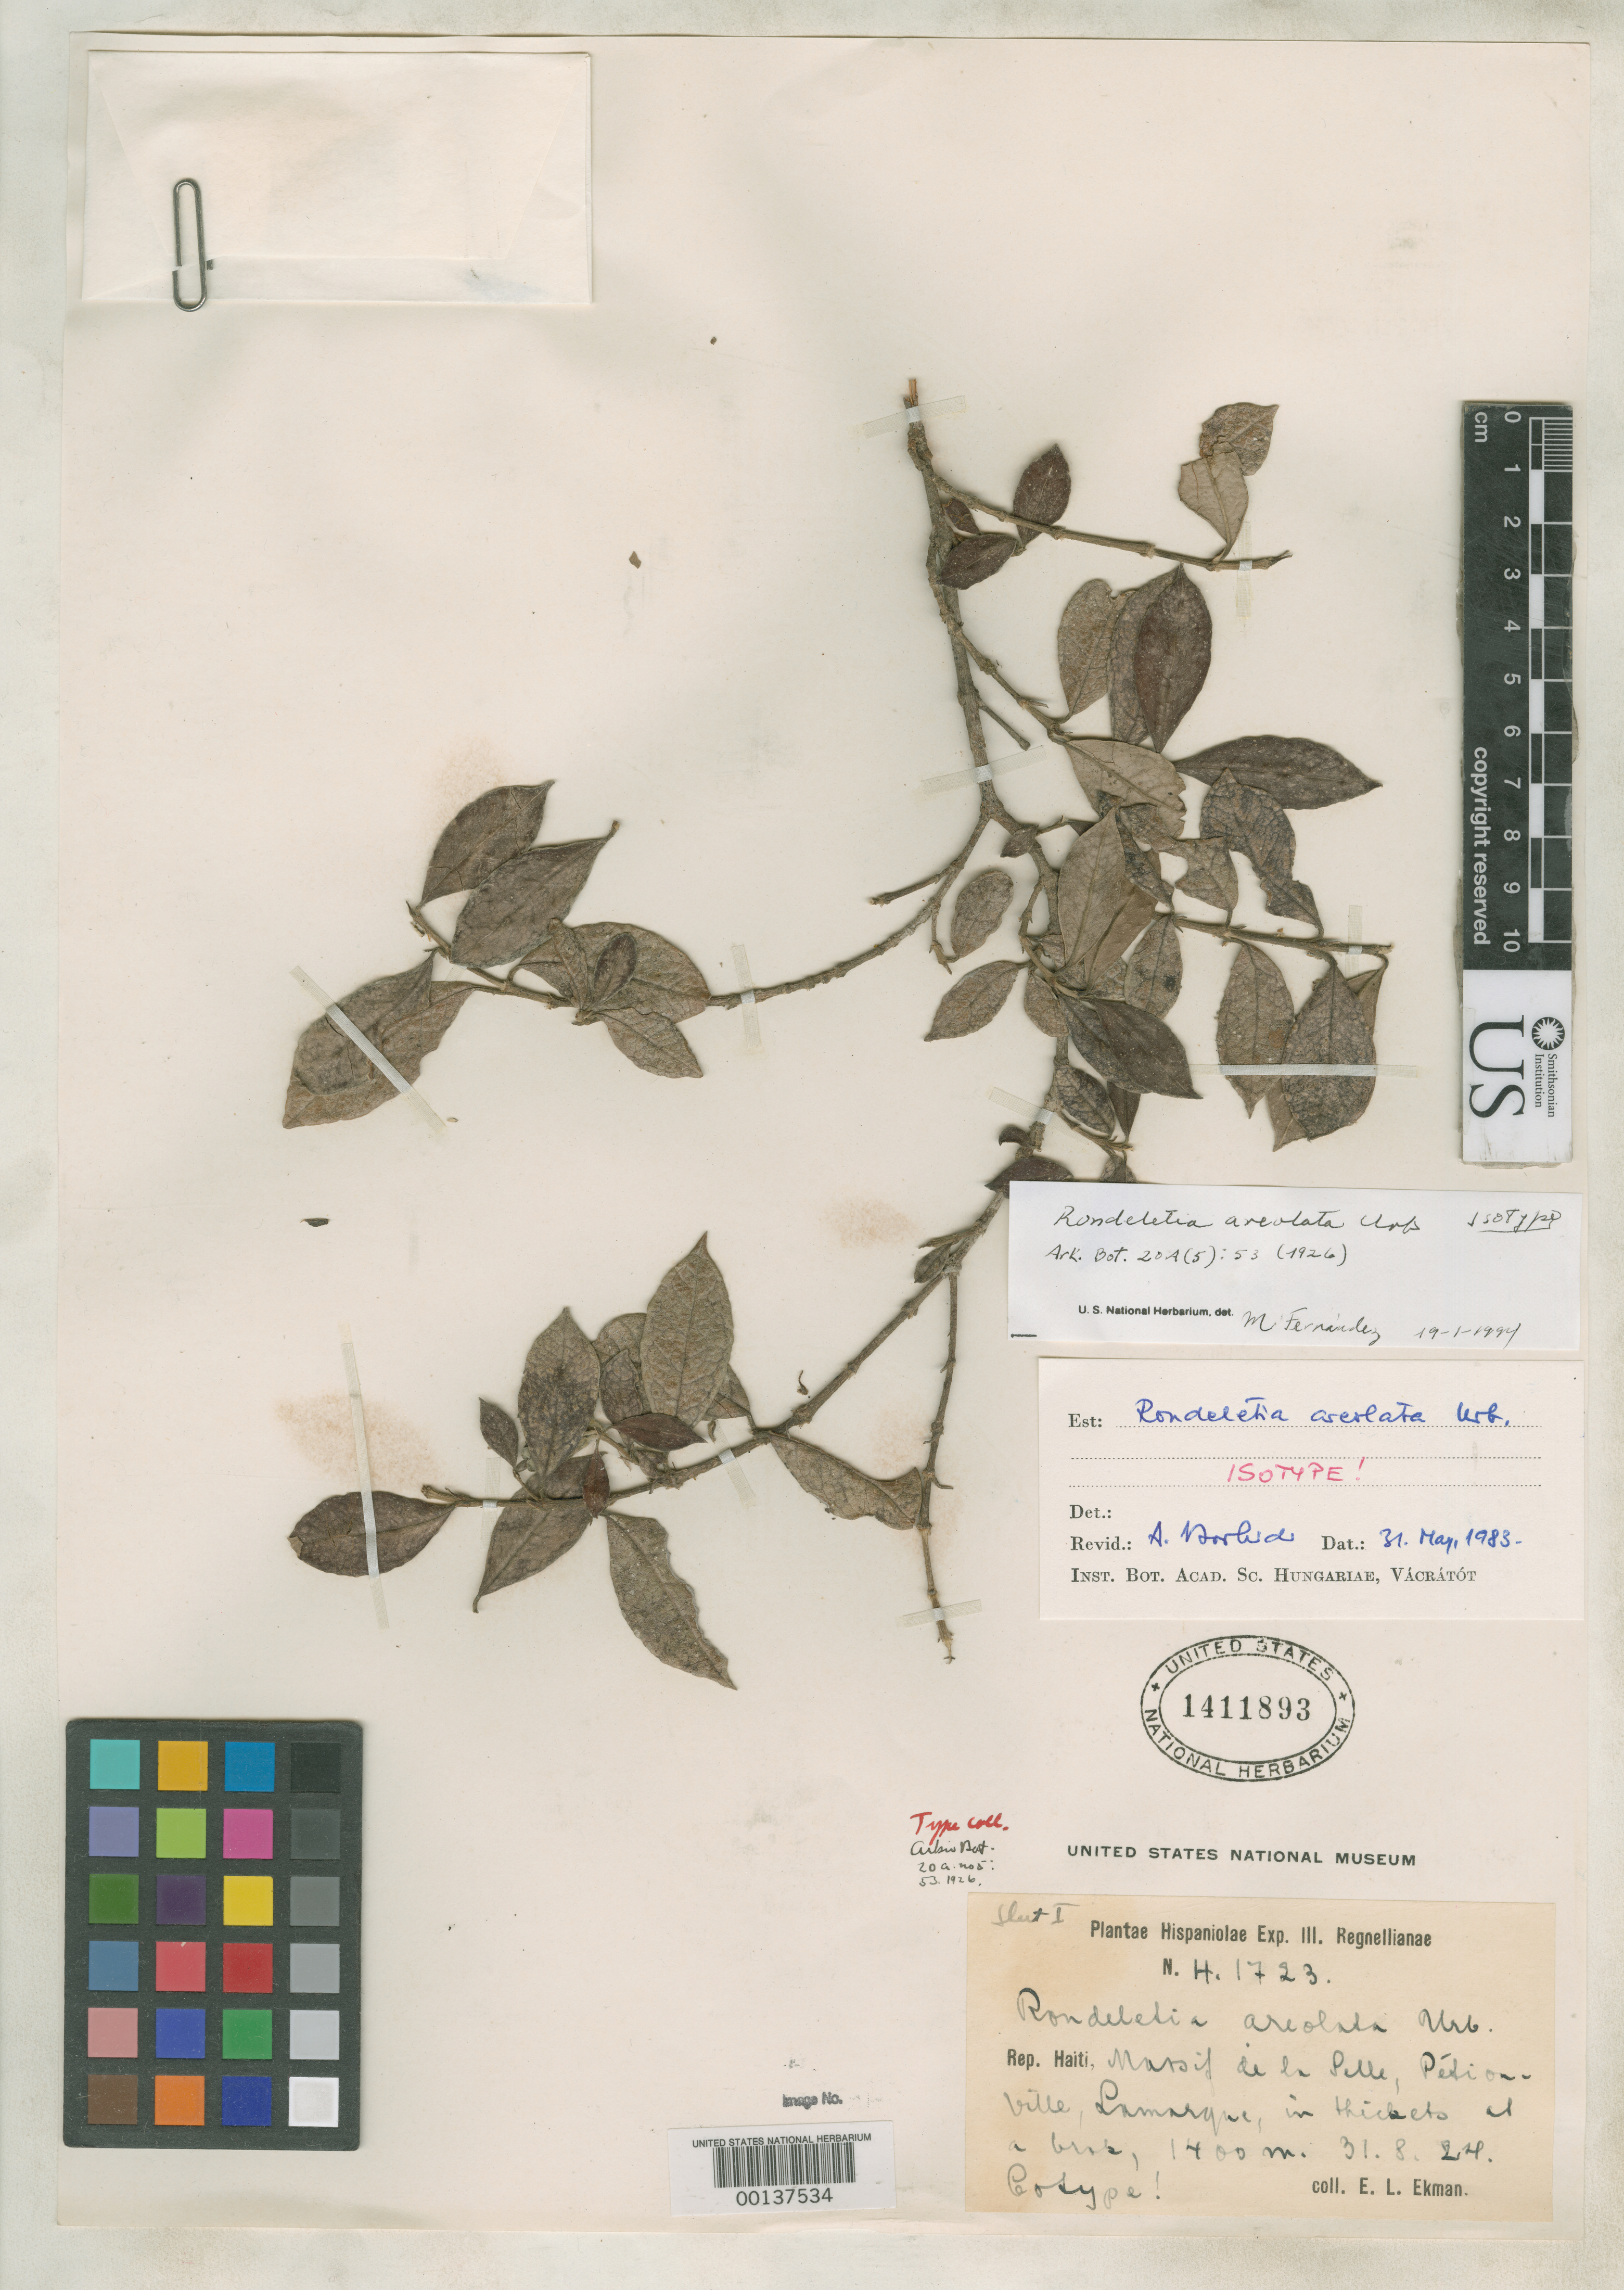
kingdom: Plantae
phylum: Tracheophyta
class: Magnoliopsida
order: Gentianales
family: Rubiaceae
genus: Rondeletia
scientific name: Rondeletia areolata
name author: Urb.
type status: Isotype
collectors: E. L. Ekman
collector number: H 1723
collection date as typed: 31 Aug 1924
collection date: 1924-08-31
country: Haiti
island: Hispaniola Island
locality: Massif de La Selle, prope Lamark.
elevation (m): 1400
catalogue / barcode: US 1411893